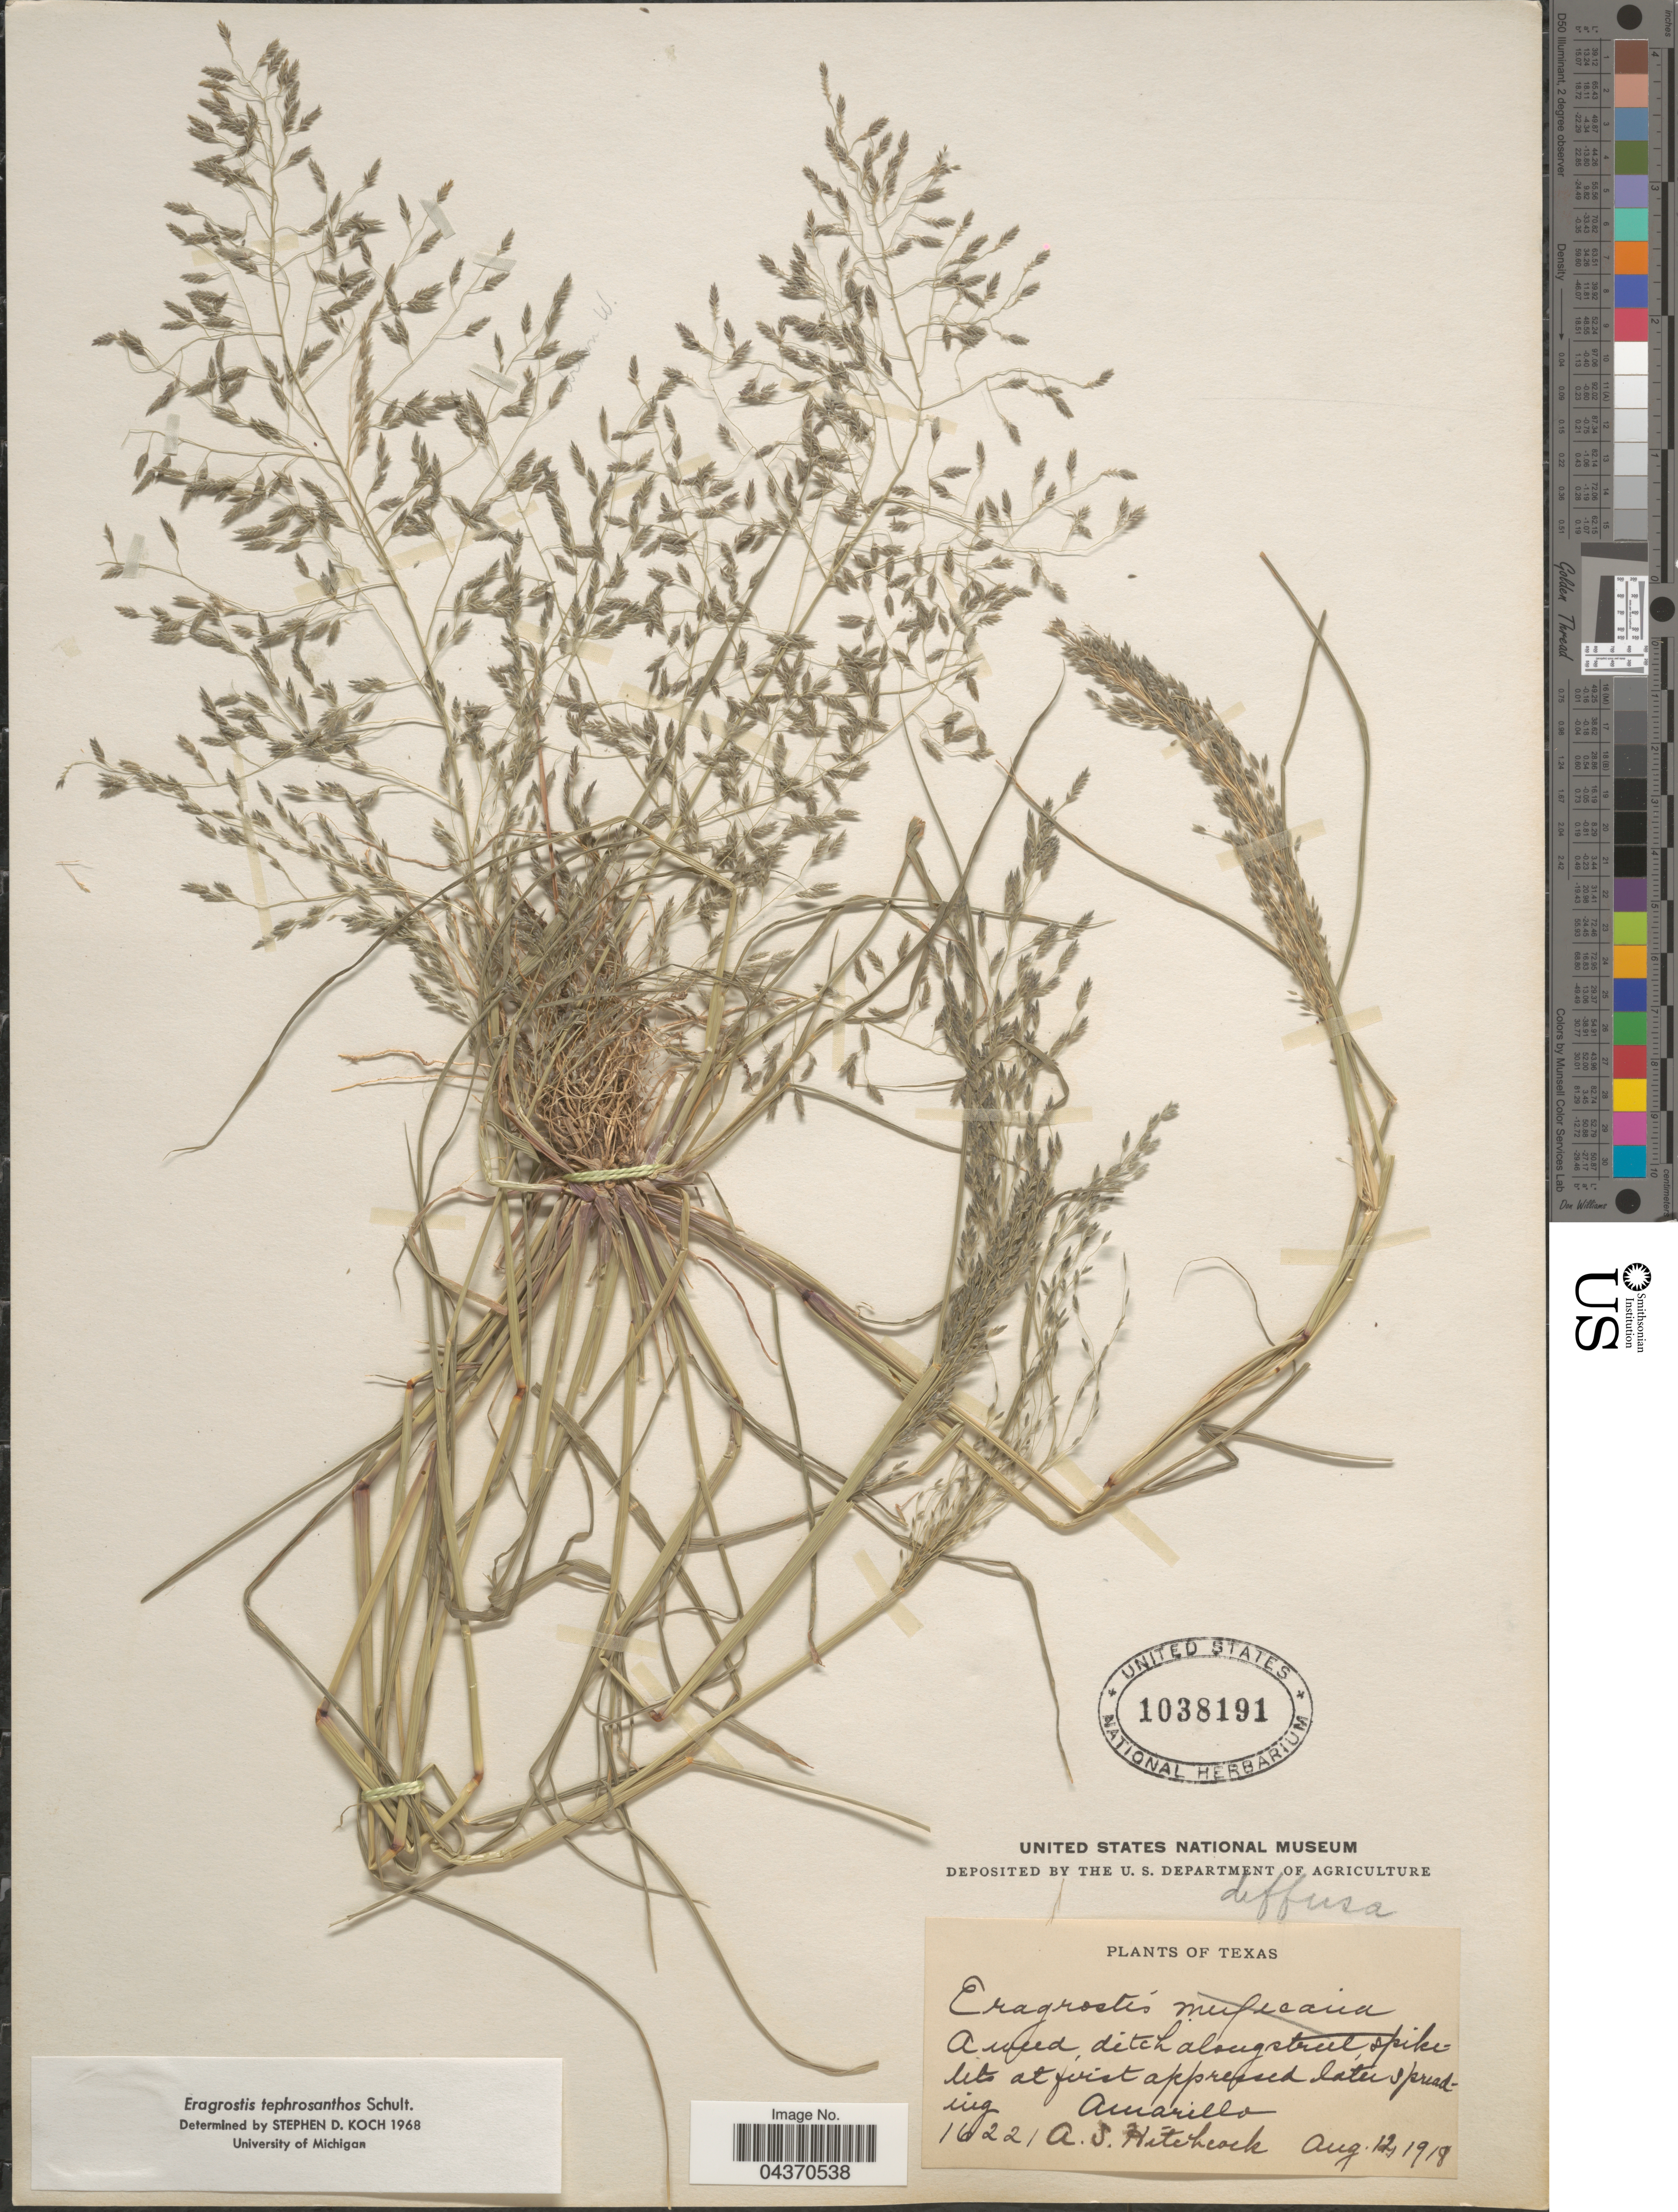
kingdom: Plantae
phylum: Tracheophyta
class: Liliopsida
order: Poales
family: Poaceae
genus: Eragrostis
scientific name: Eragrostis pectinacea var. miserrima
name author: (E. Fourn.) Reeder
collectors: A. S. Hitchcock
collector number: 16221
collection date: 1918-08-12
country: United States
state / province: Texas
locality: Amarillo.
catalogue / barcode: US 1038191